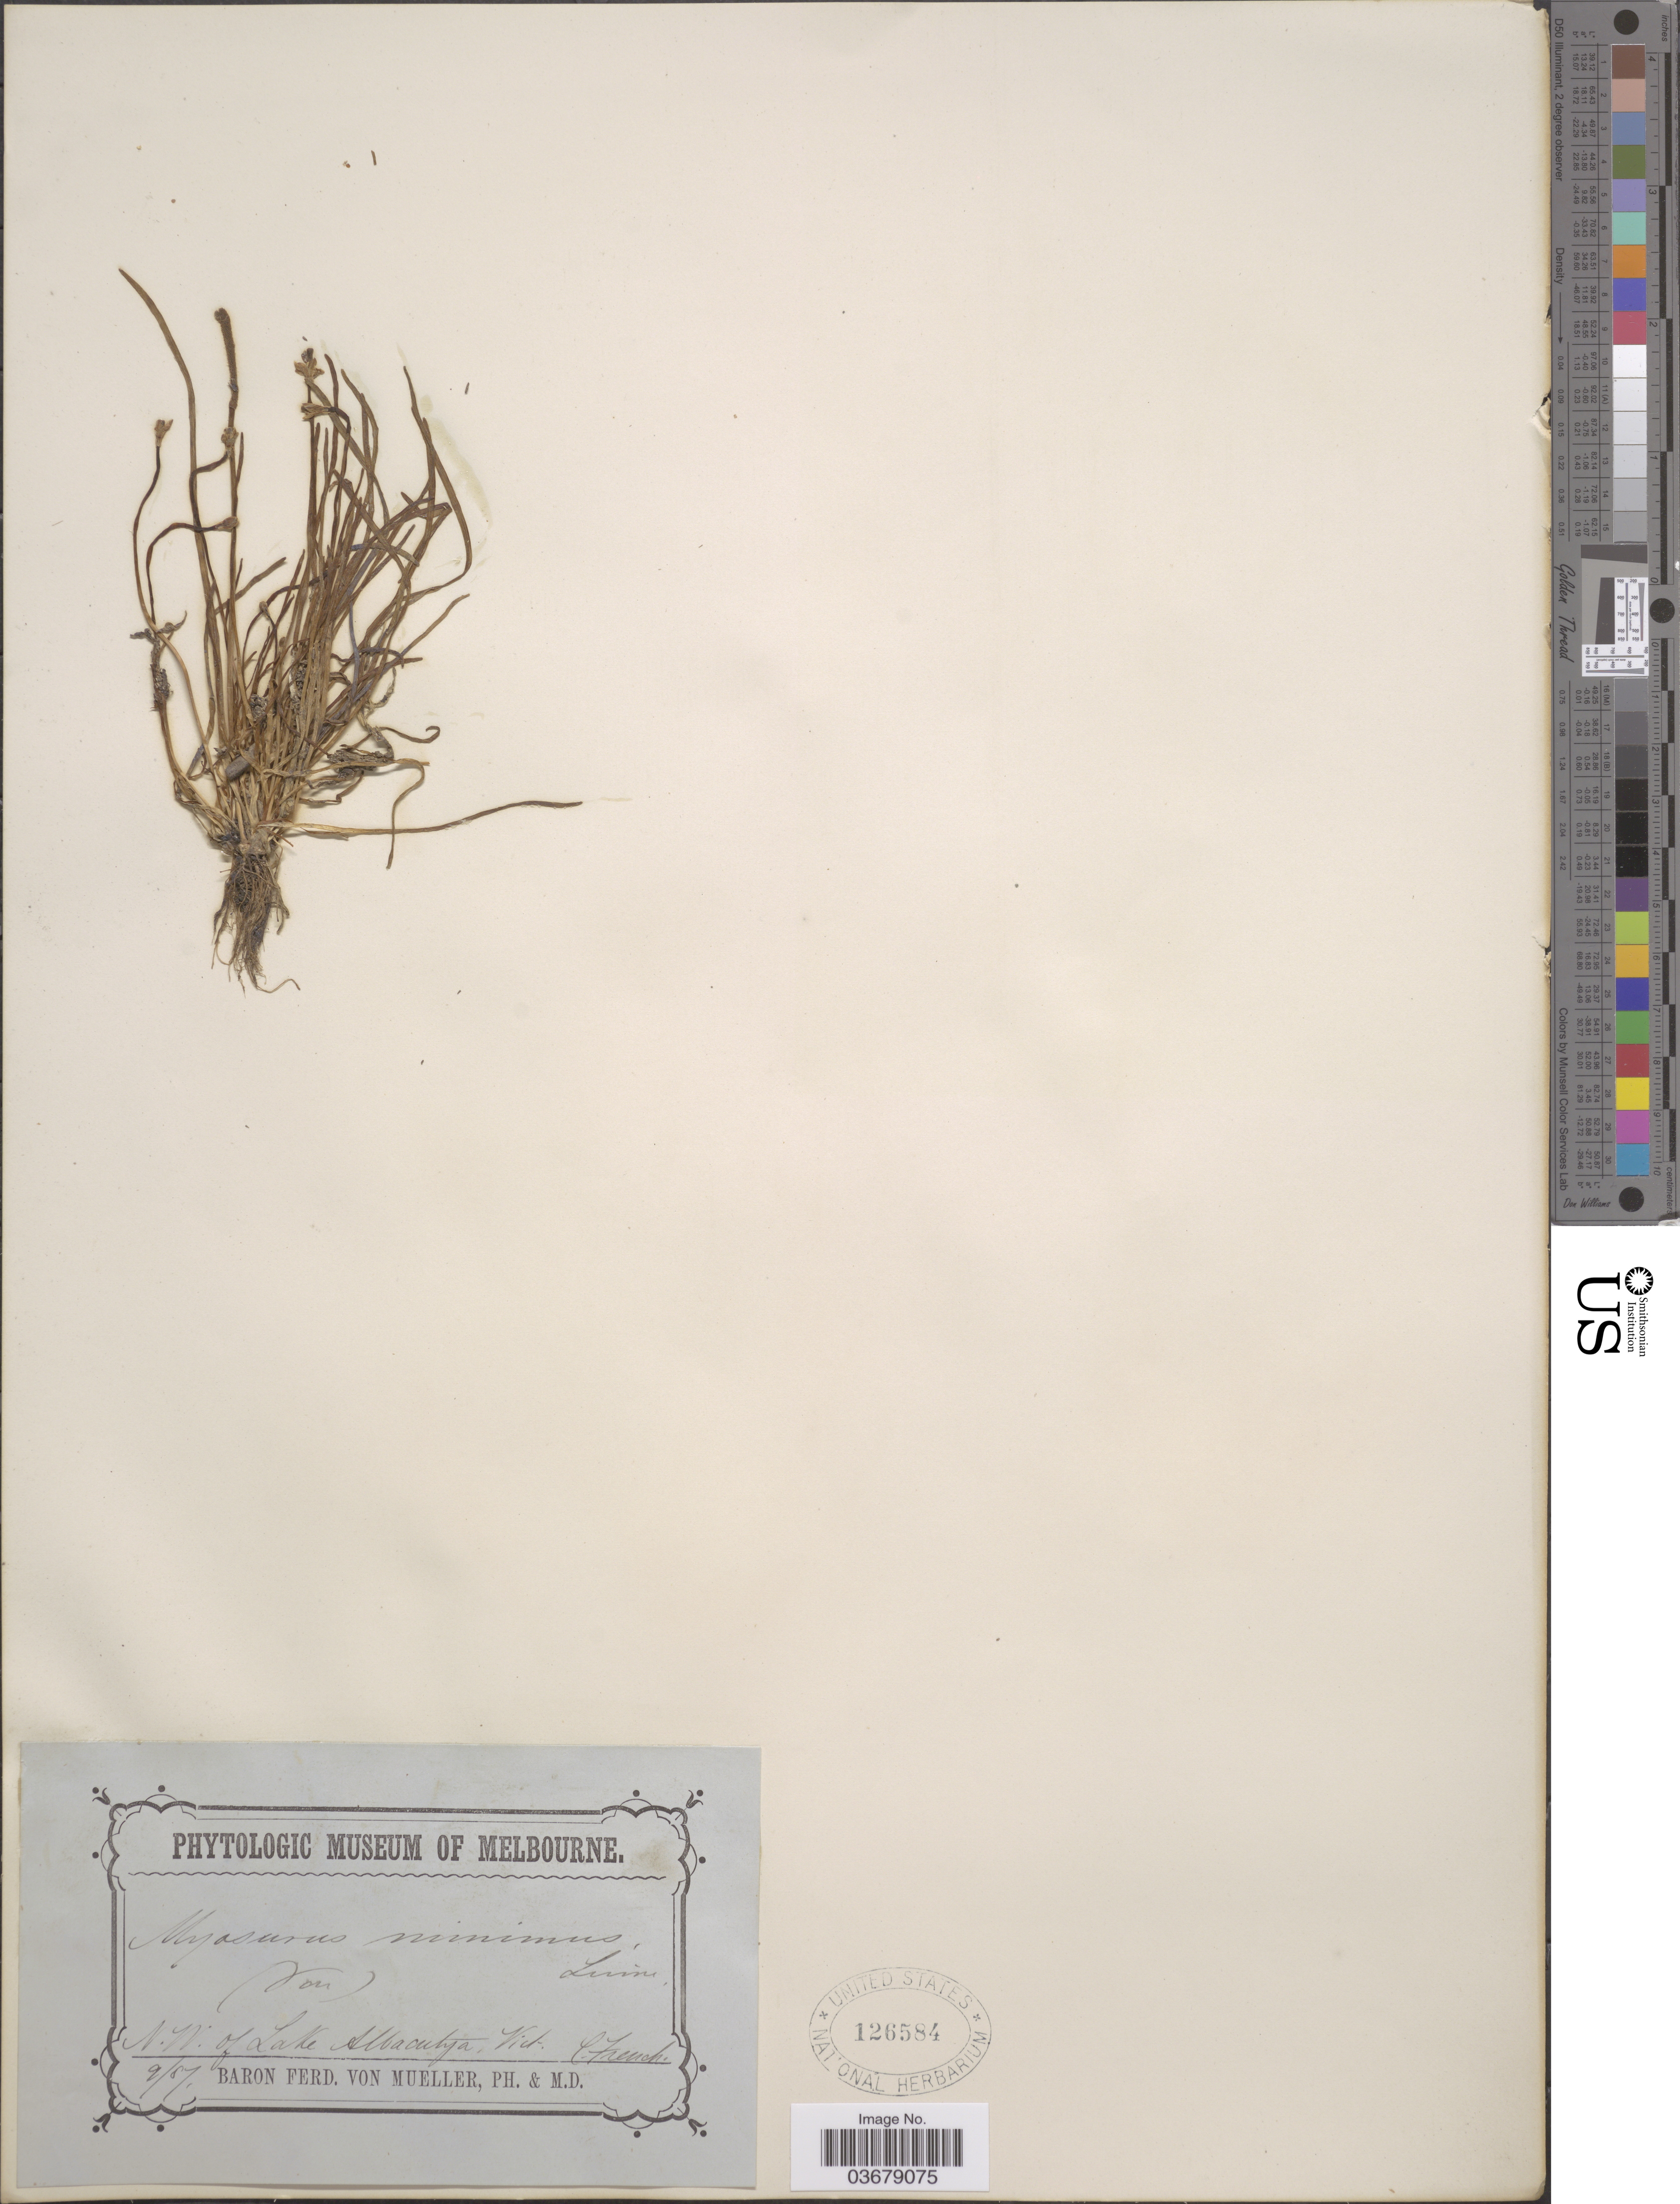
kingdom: Plantae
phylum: Tracheophyta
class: Magnoliopsida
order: Ranunculales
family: Ranunculaceae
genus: Myosurus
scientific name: Myosurus minimus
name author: L.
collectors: F. Mueller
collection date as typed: Transcribed d/m/y: /9/87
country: Australia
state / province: Victoria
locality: N.W. of Lake Albacutya, Vict.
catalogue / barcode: US 126584